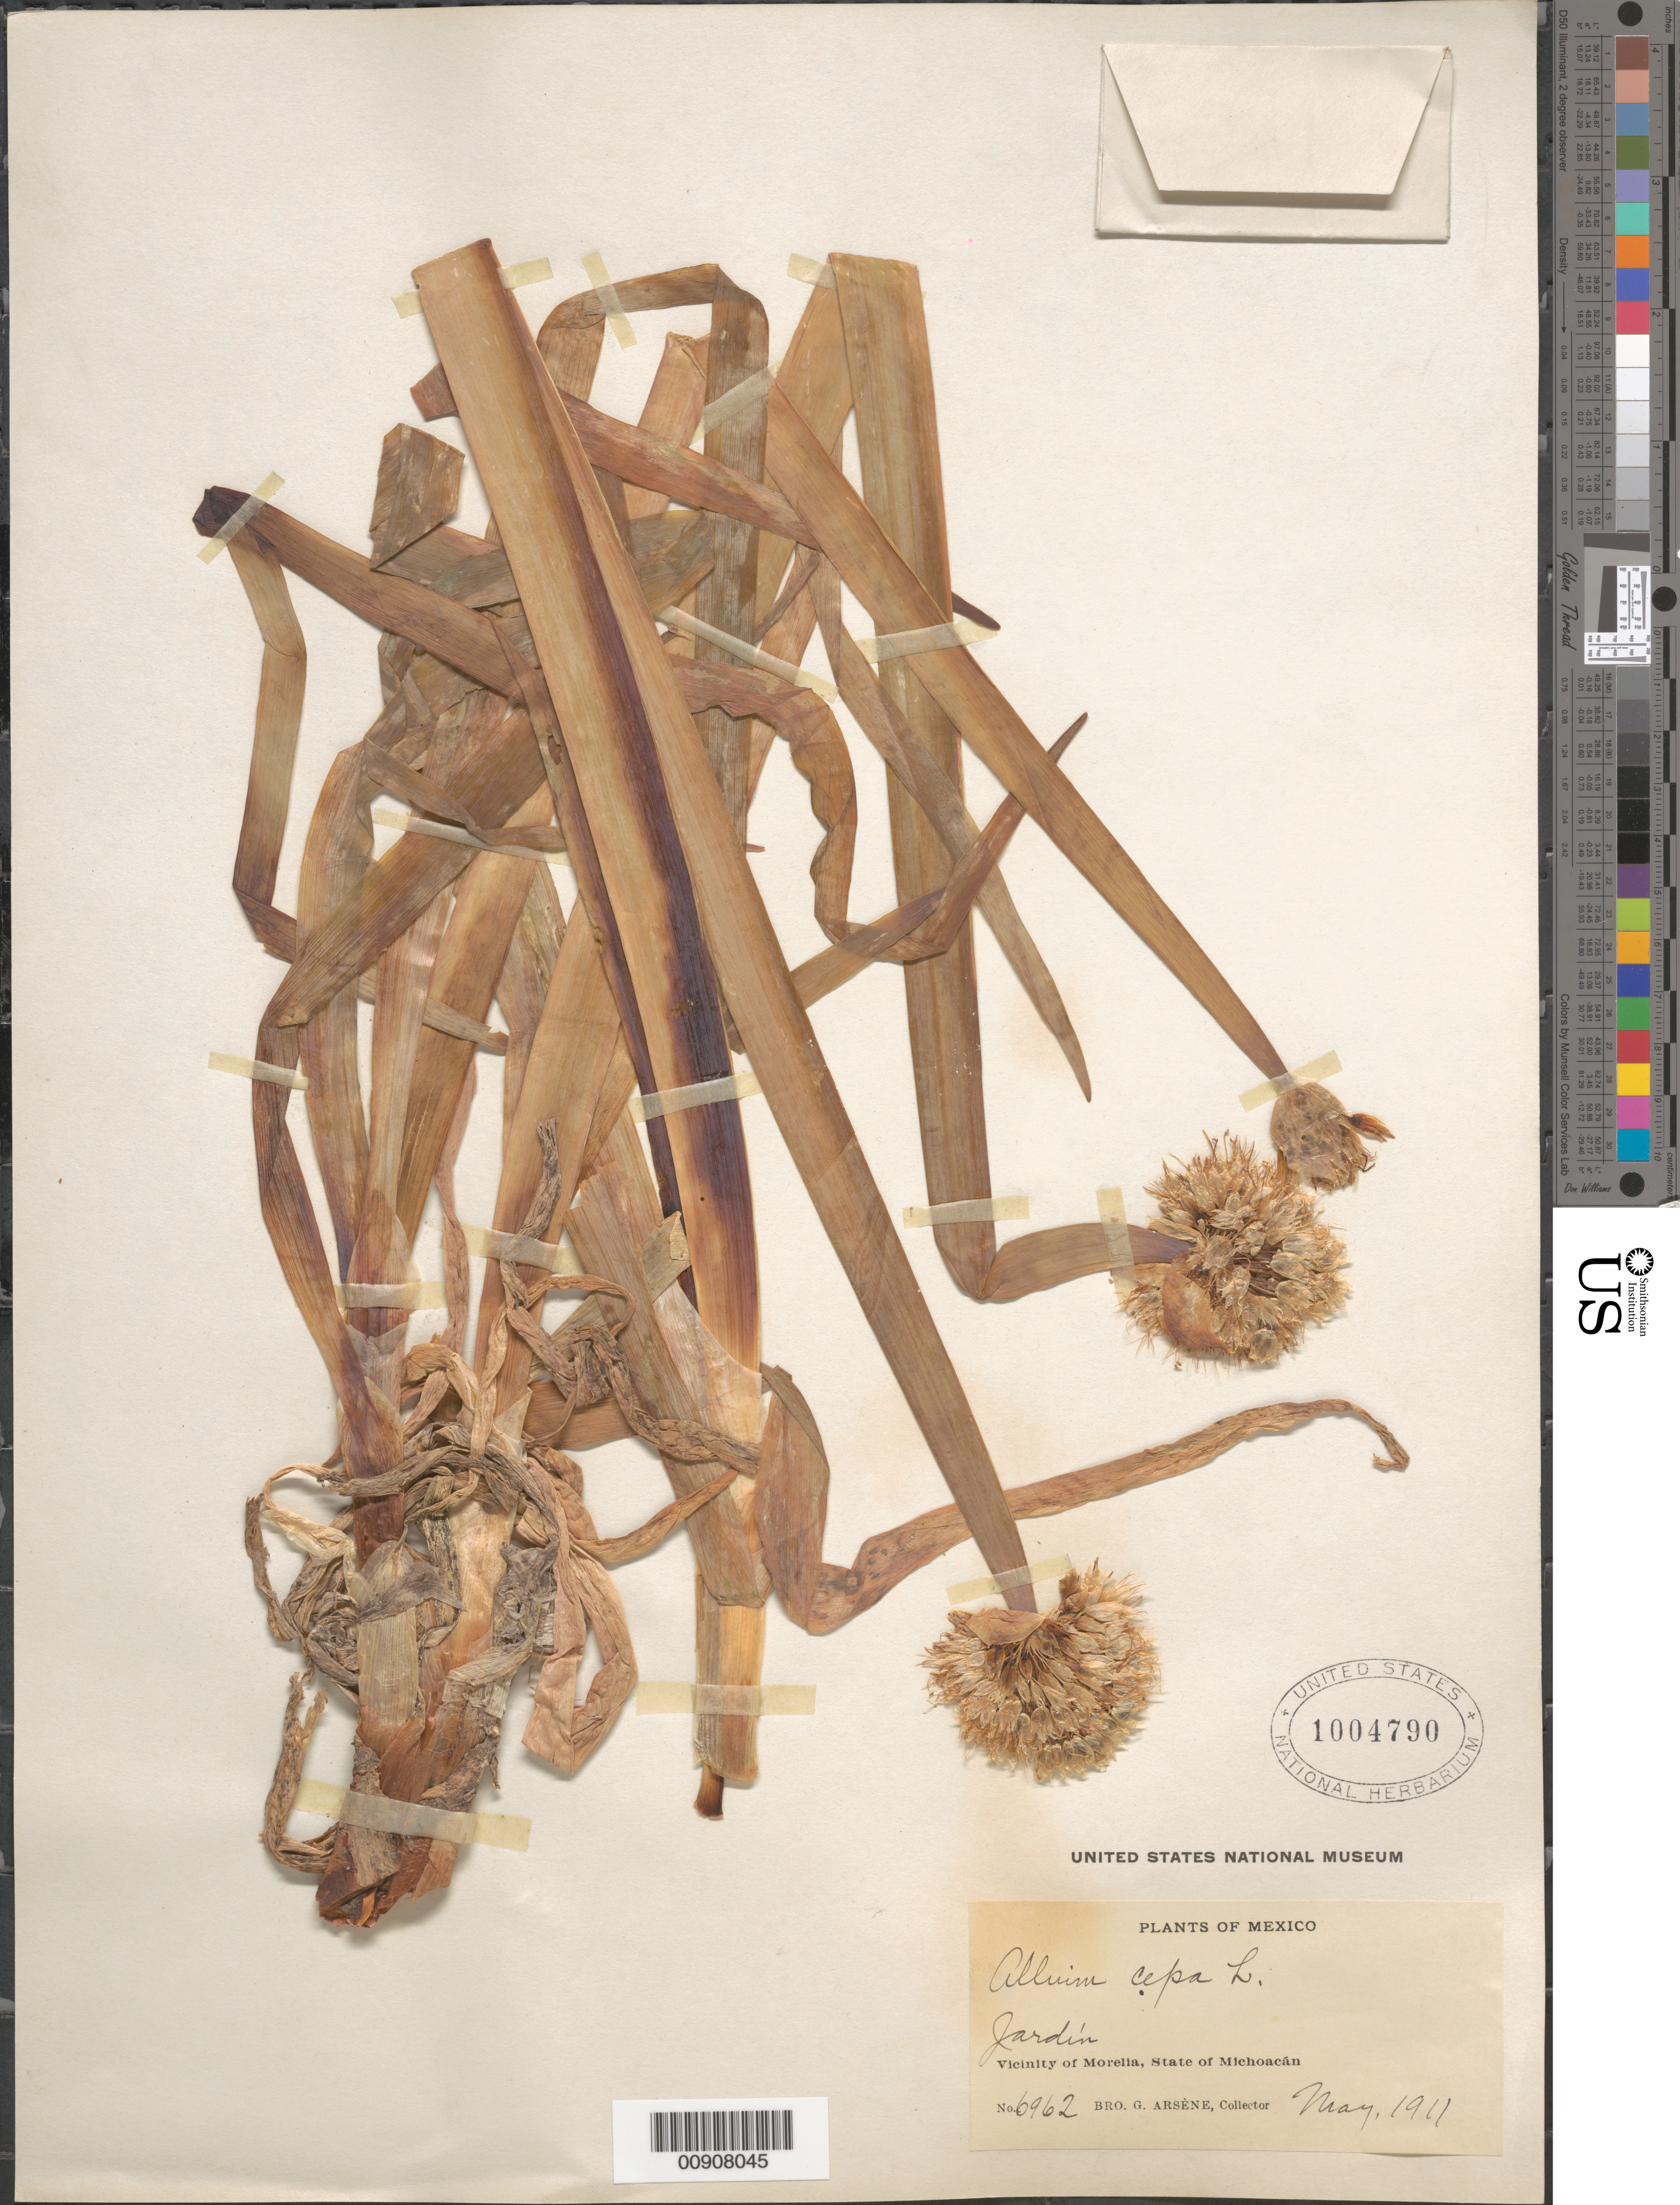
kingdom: Plantae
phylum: Tracheophyta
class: Liliopsida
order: Asparagales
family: Amaryllidaceae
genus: Allium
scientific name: Allium cepa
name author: L.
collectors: Bro. G. Arsène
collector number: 6962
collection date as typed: May 1911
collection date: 1911-05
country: Mexico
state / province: Michoacán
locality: Vicinity of Morelia, State of Michoacán.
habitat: Jardín.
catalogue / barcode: US 1004790